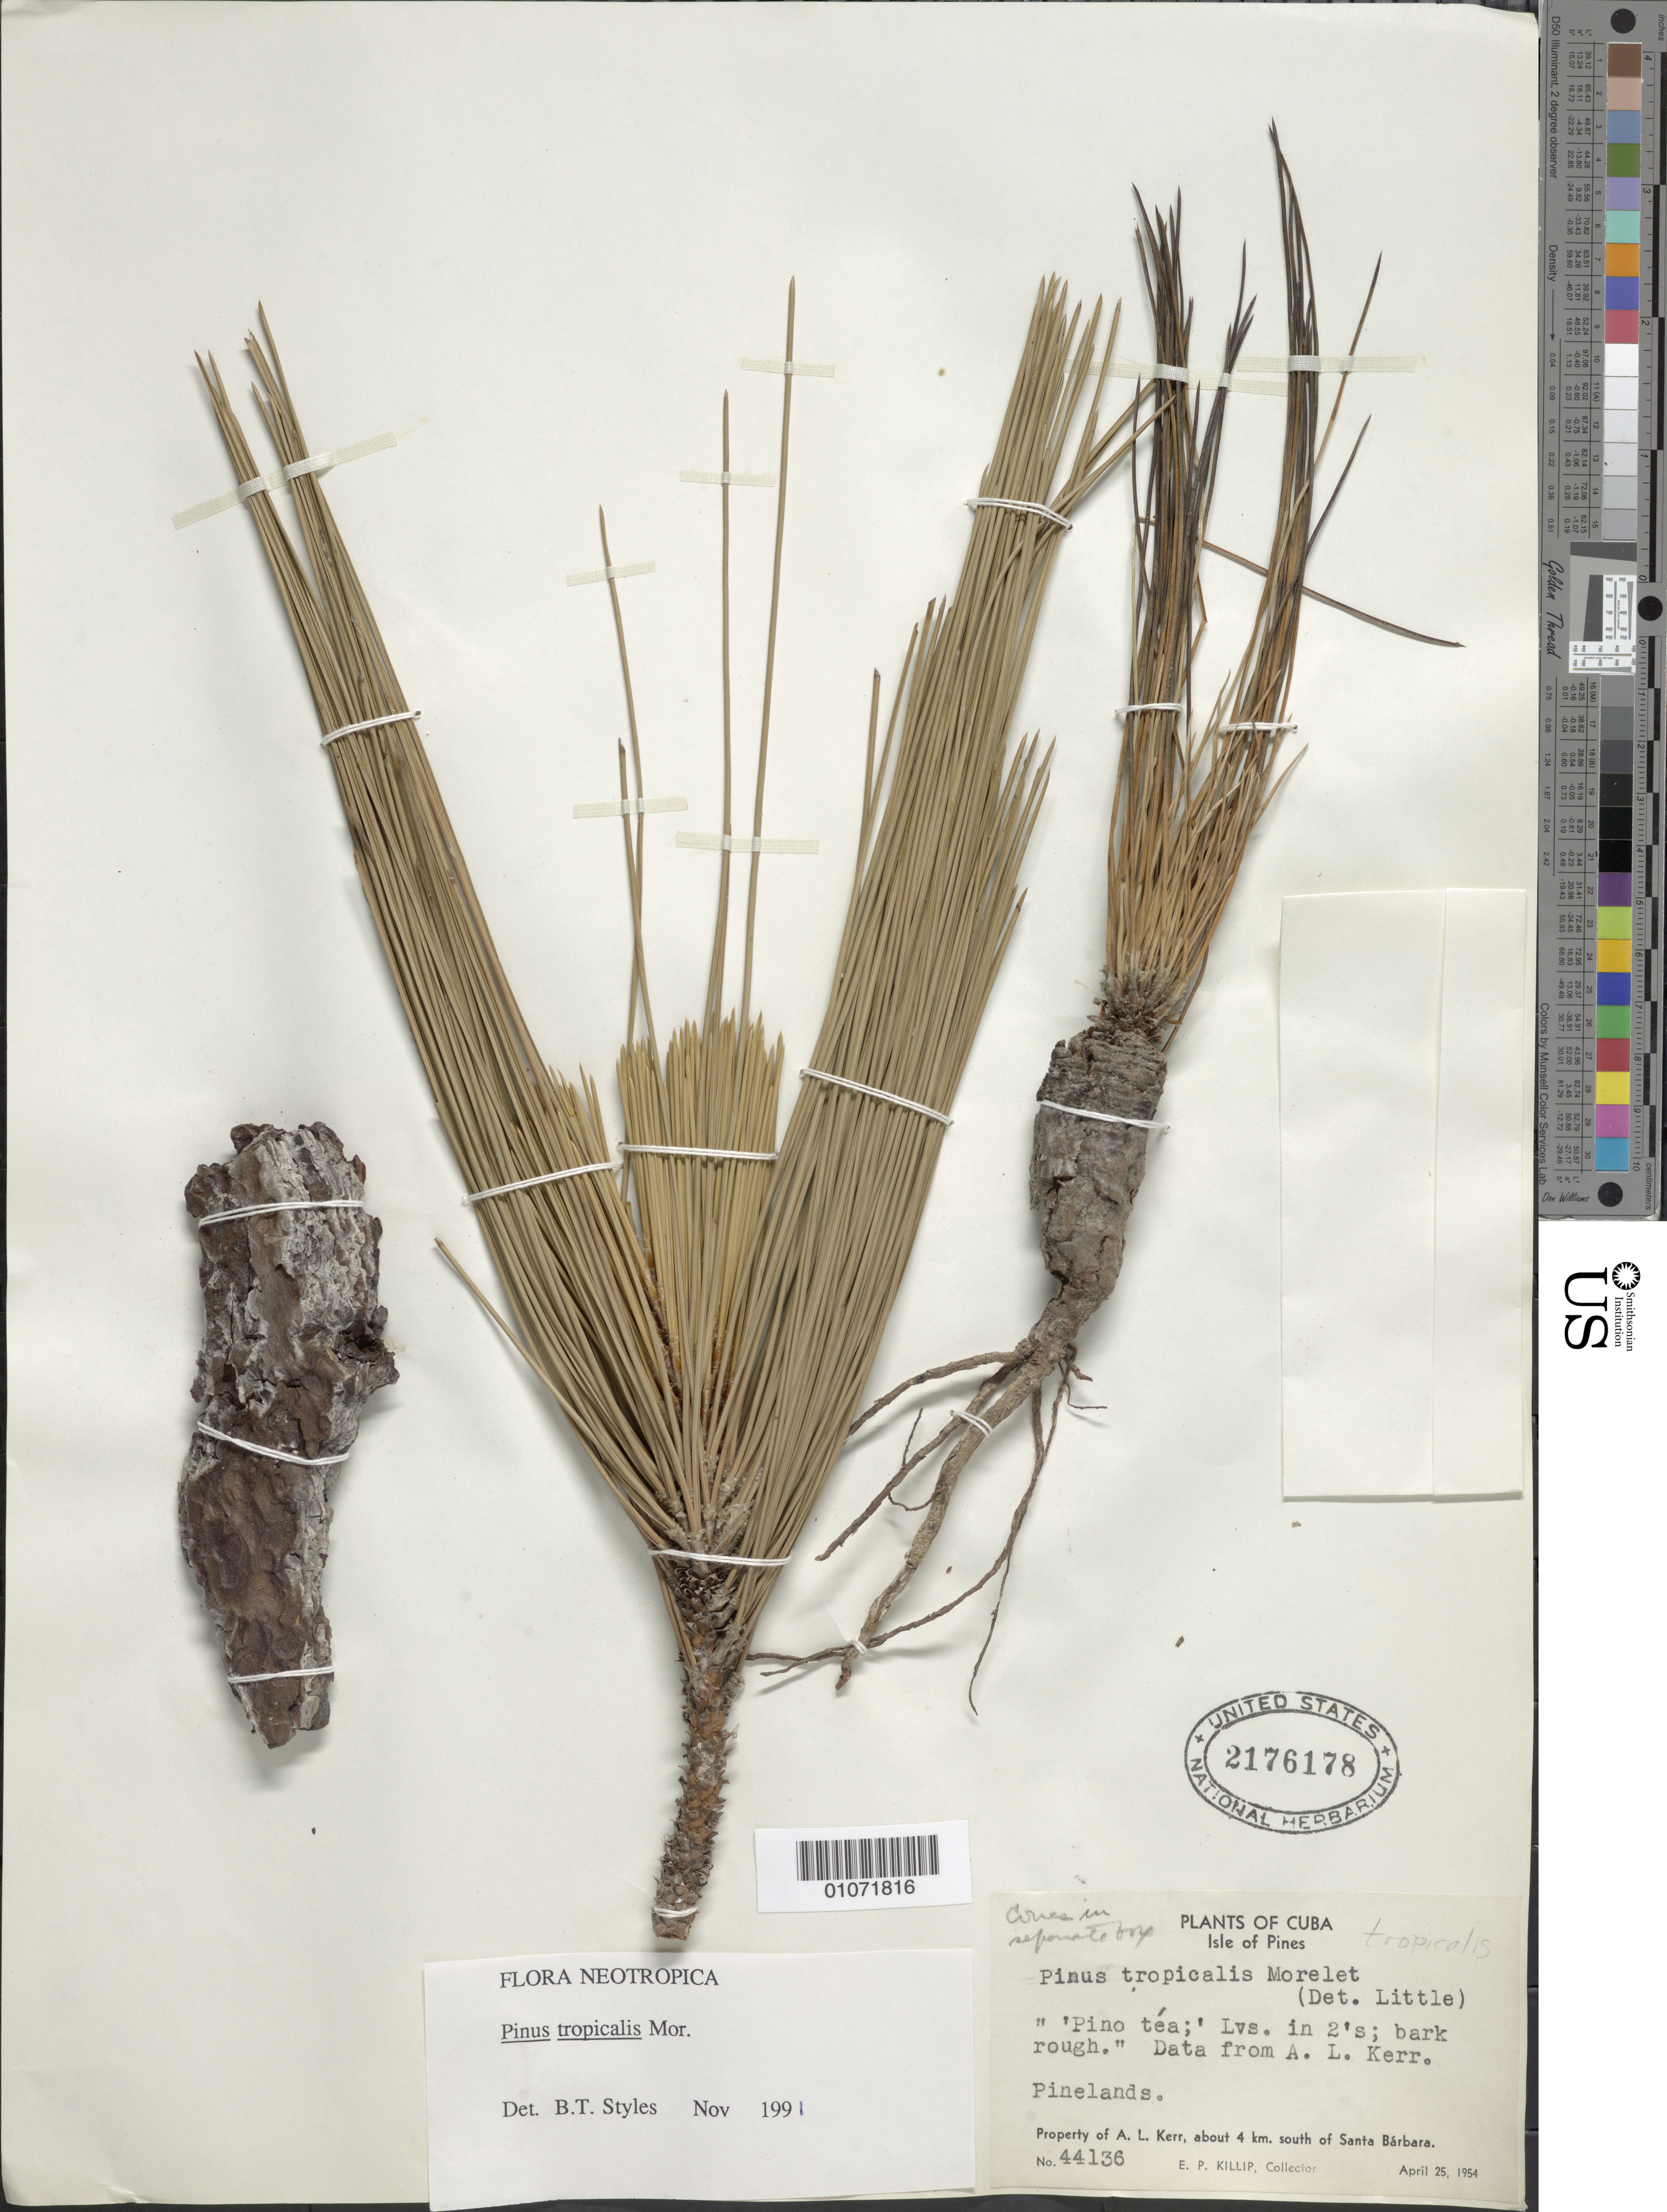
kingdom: Plantae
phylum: Tracheophyta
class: Pinopsida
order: Pinales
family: Pinaceae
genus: Pinus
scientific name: Pinus tropicalis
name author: Morelet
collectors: E. P. Killip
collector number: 44136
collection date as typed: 25 Apr 1954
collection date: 1954-04-25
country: Cuba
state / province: Isla de La Juventud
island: Isla de la Juventud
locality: Property of A L Karr about 4km south of Santa Barbara Pinelands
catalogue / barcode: US 2176178